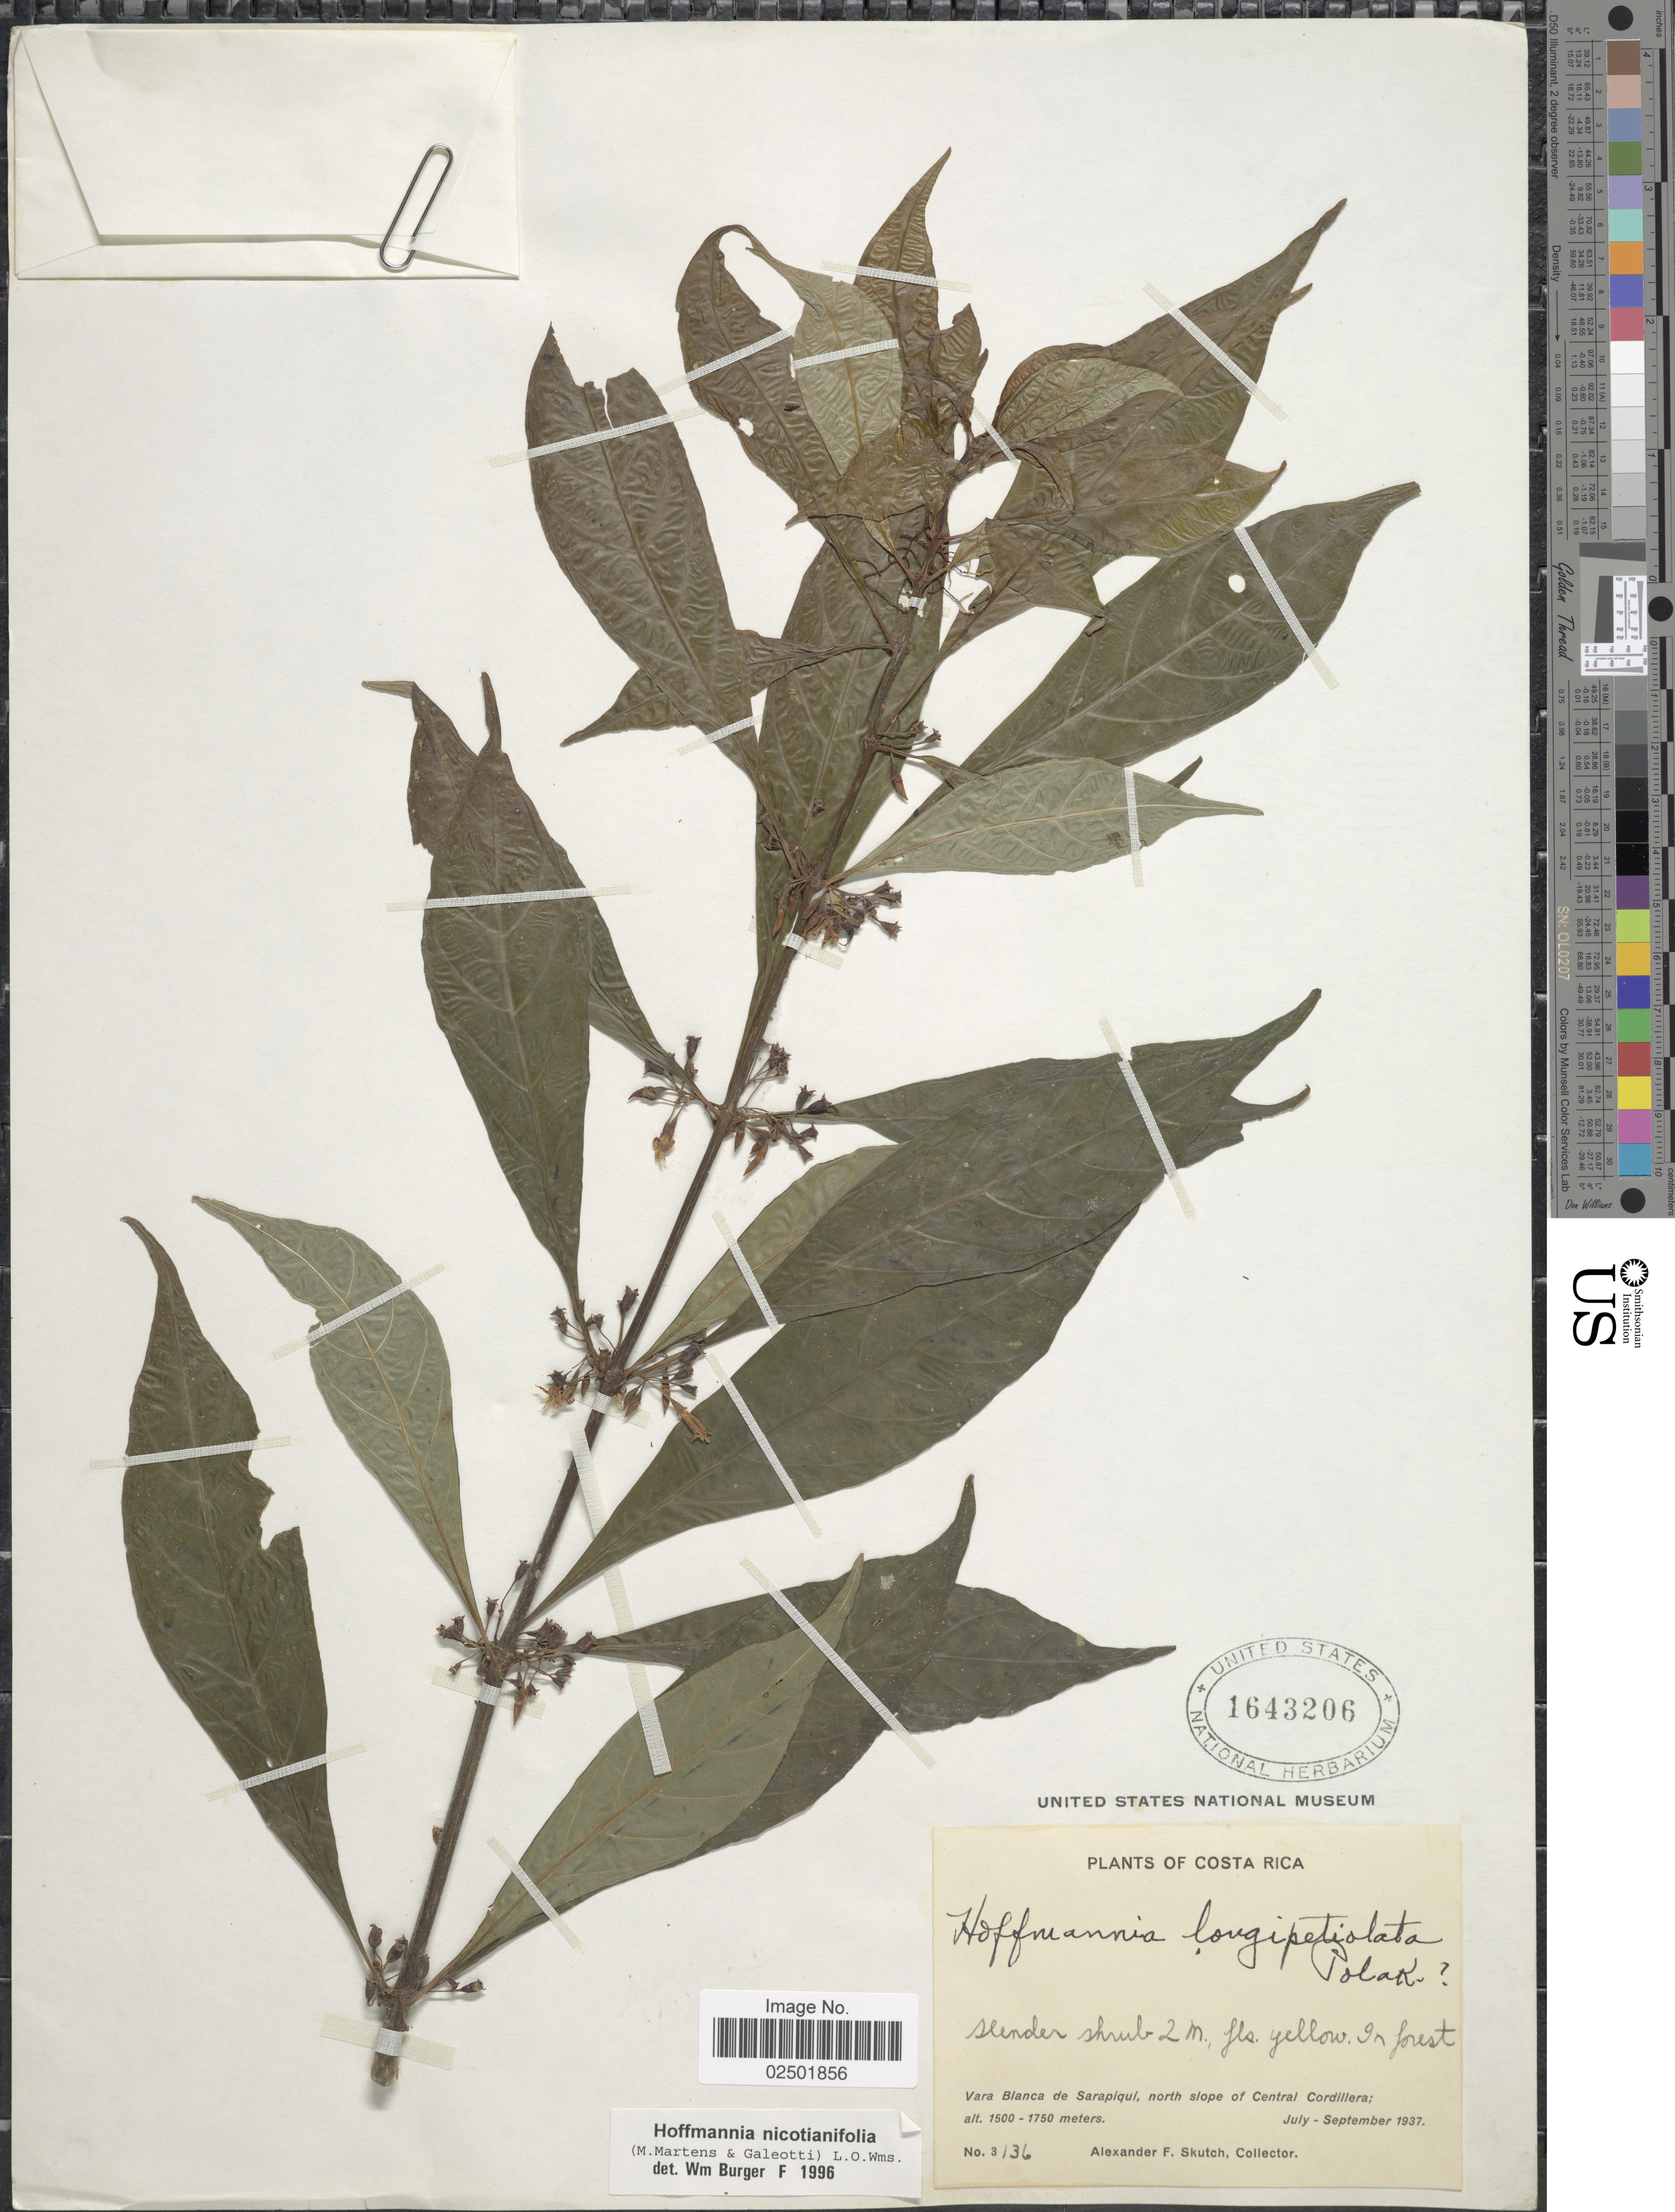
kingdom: Plantae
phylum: Tracheophyta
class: Magnoliopsida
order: Gentianales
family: Rubiaceae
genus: Hoffmannia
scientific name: Hoffmannia nicotianifolia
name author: (M. Martens & Galeoti) L.O. Williams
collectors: A. F. Skutch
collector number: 3136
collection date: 1937-07/1937-09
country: Costa Rica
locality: Vara Blanca de Sarapiqui, north slope of Central Cordillera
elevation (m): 1500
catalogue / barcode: US 1643206